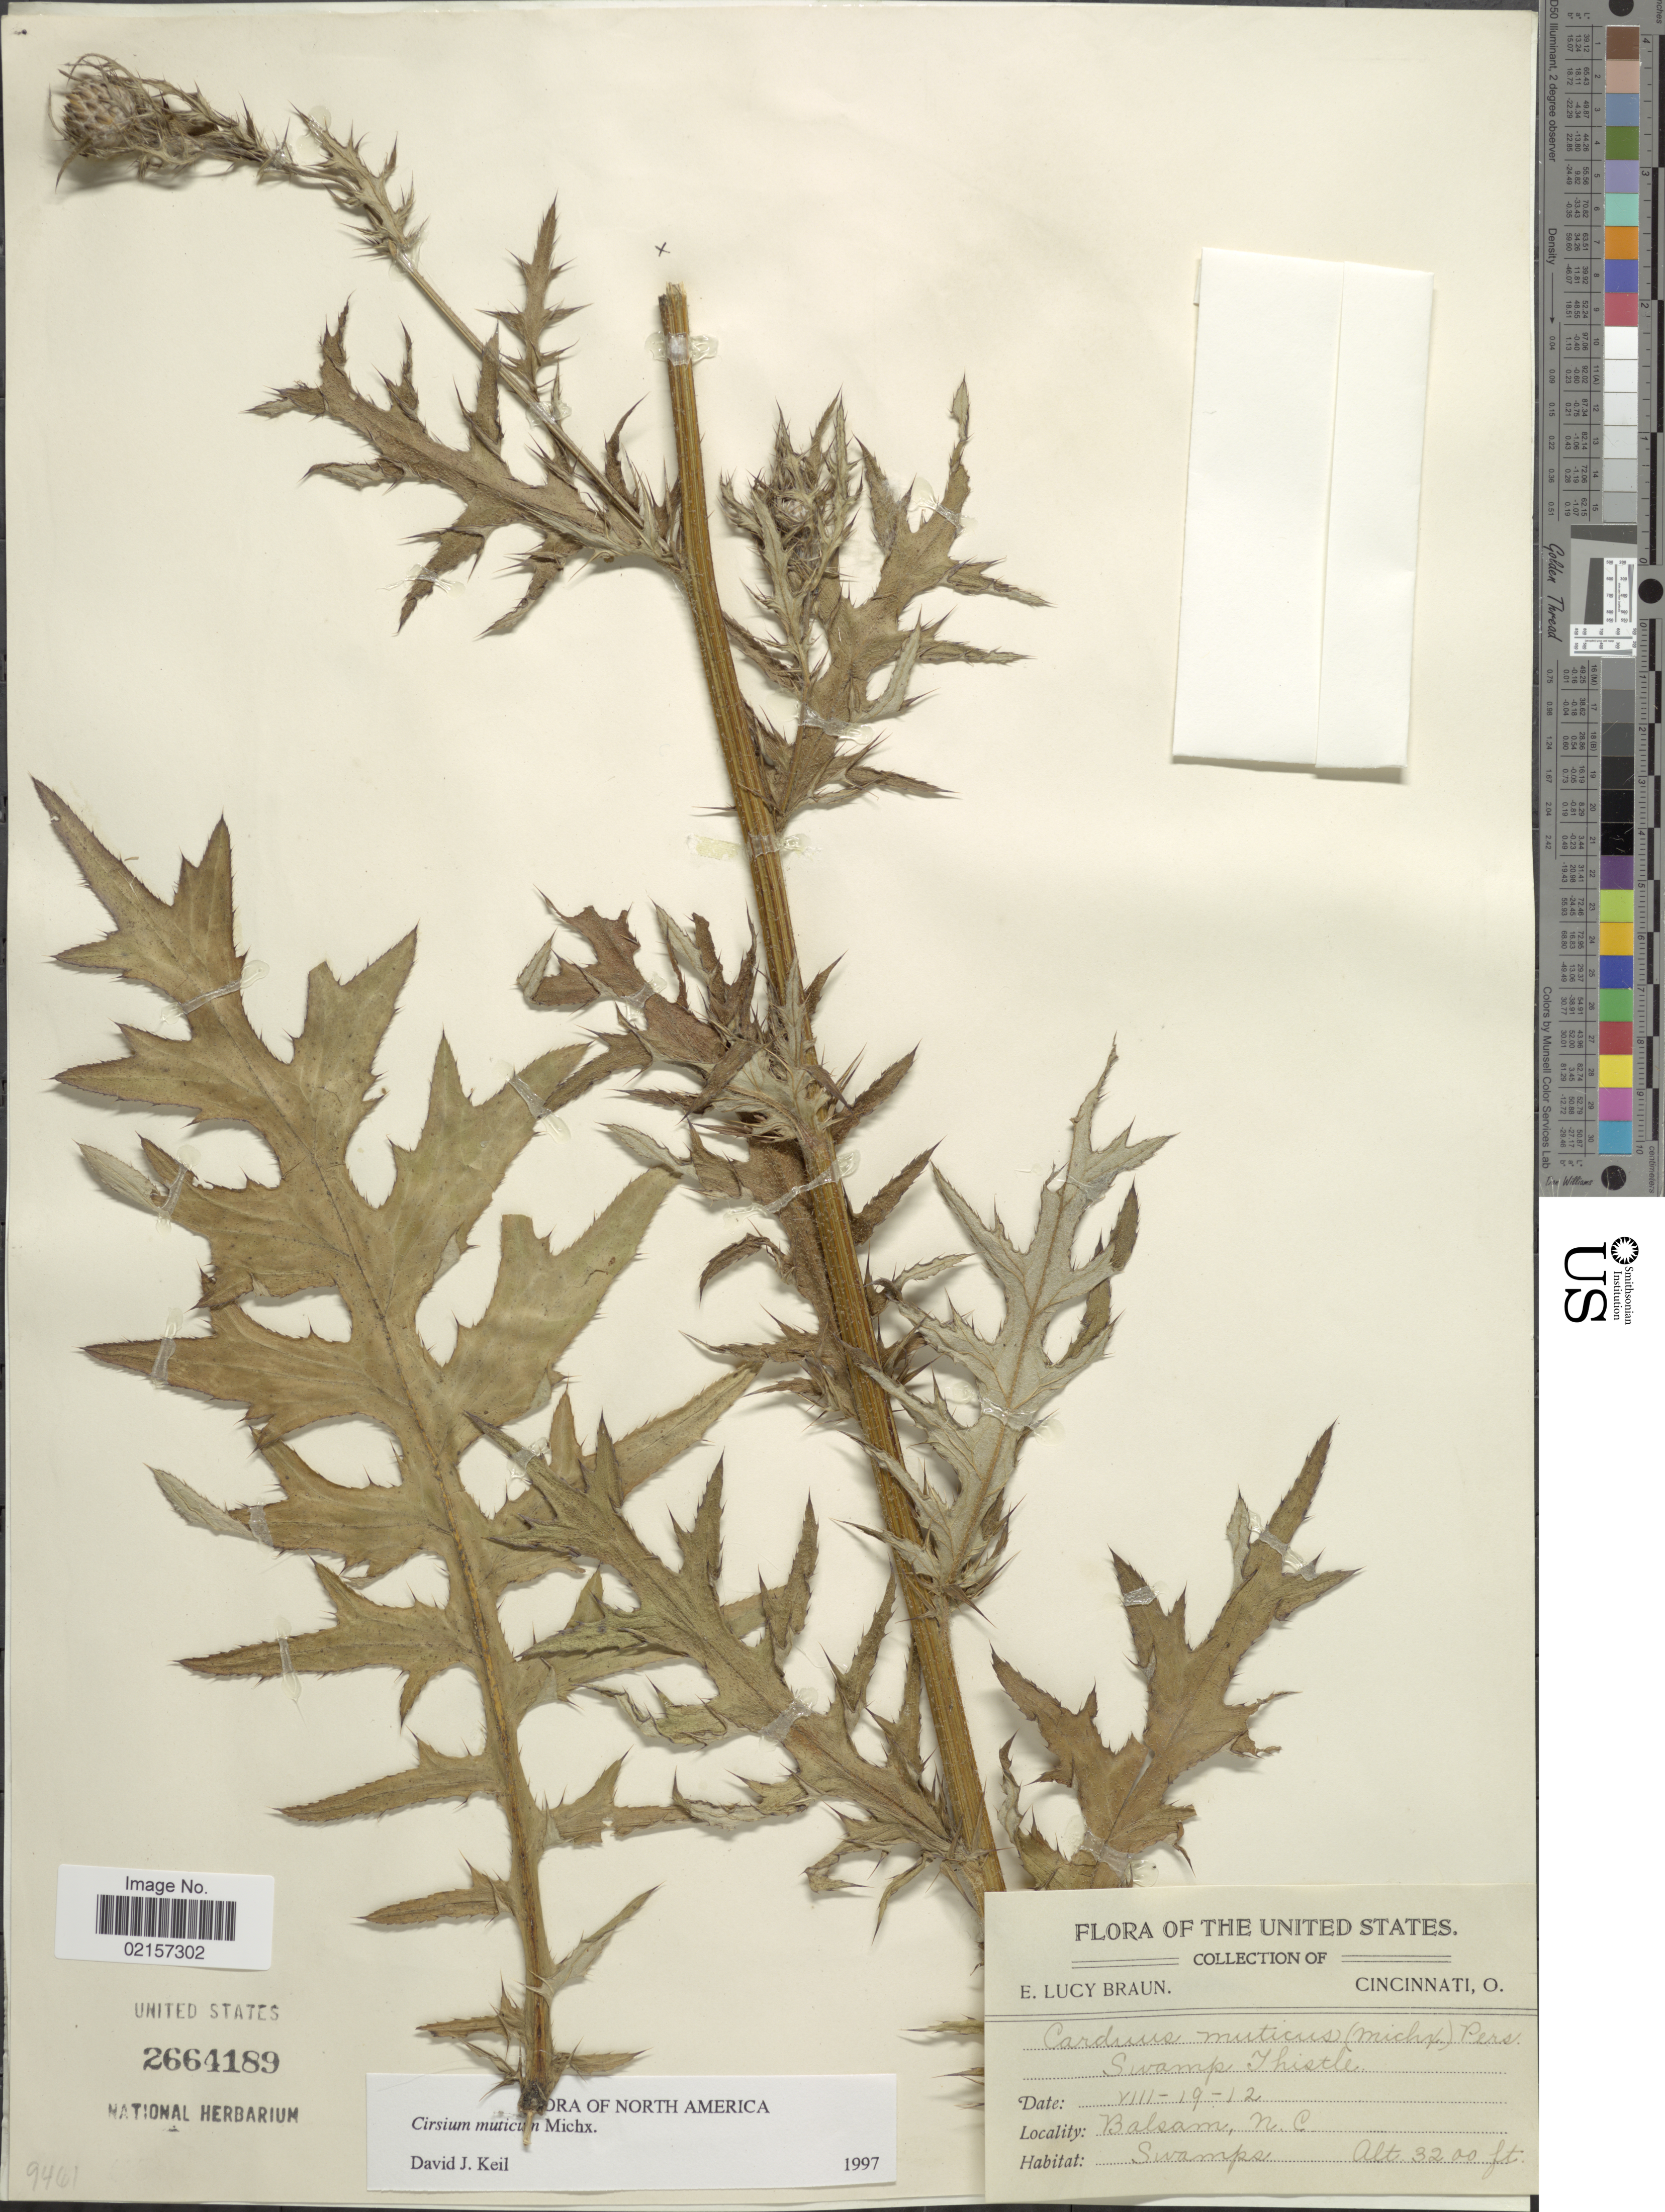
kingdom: Plantae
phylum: Tracheophyta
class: Magnoliopsida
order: Asterales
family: Asteraceae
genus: Cirsium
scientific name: Cirsium muticum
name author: Michx.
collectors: E. L. Braun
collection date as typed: Transcribed d/m/y: 19/8/12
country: United States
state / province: North Carolina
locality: Balsam, Swamps, Cincinnati, O.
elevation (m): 975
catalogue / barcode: US 2664189